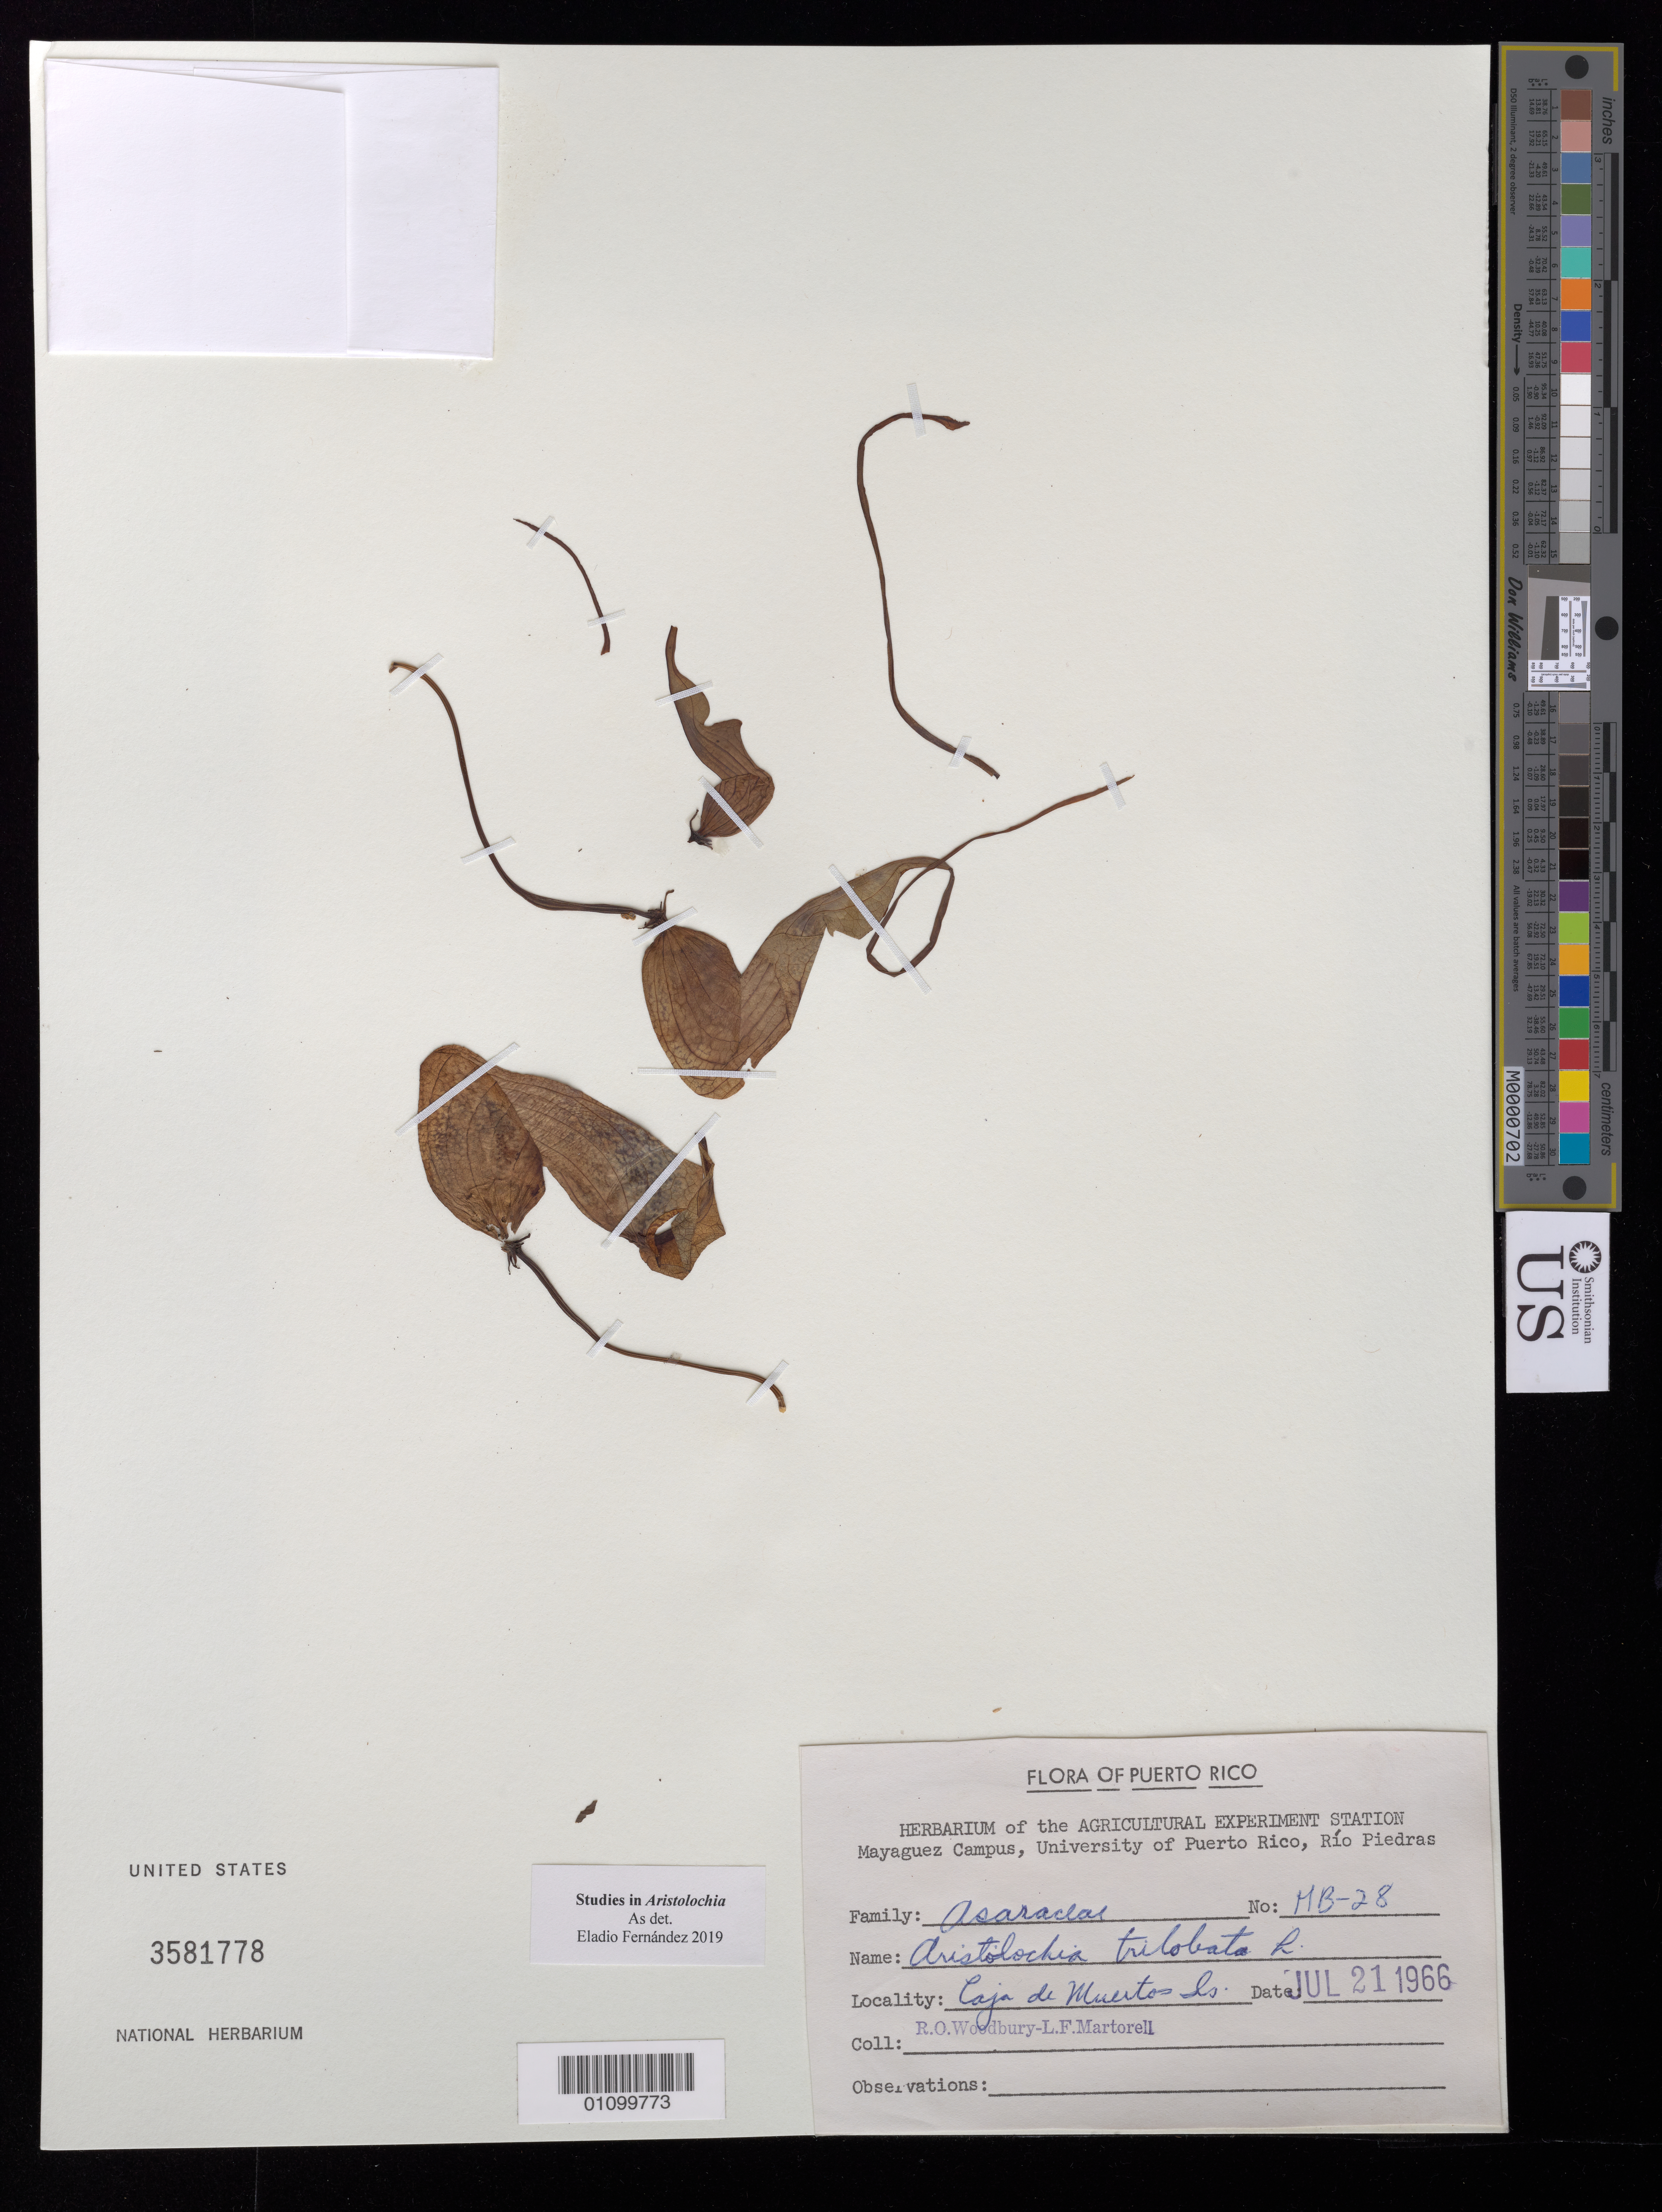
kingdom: Plantae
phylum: Tracheophyta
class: Magnoliopsida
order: Piperales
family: Aristolochiaceae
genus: Aristolochia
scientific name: Aristolochia trilobata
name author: L.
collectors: R. O. Woodbury & L. Martorell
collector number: MB-28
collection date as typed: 21 Jul 1966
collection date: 1966-07-21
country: Puerto Rico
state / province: Ponce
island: Puerto Rico I.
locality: Caja de Muerto IS.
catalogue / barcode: US 3581778